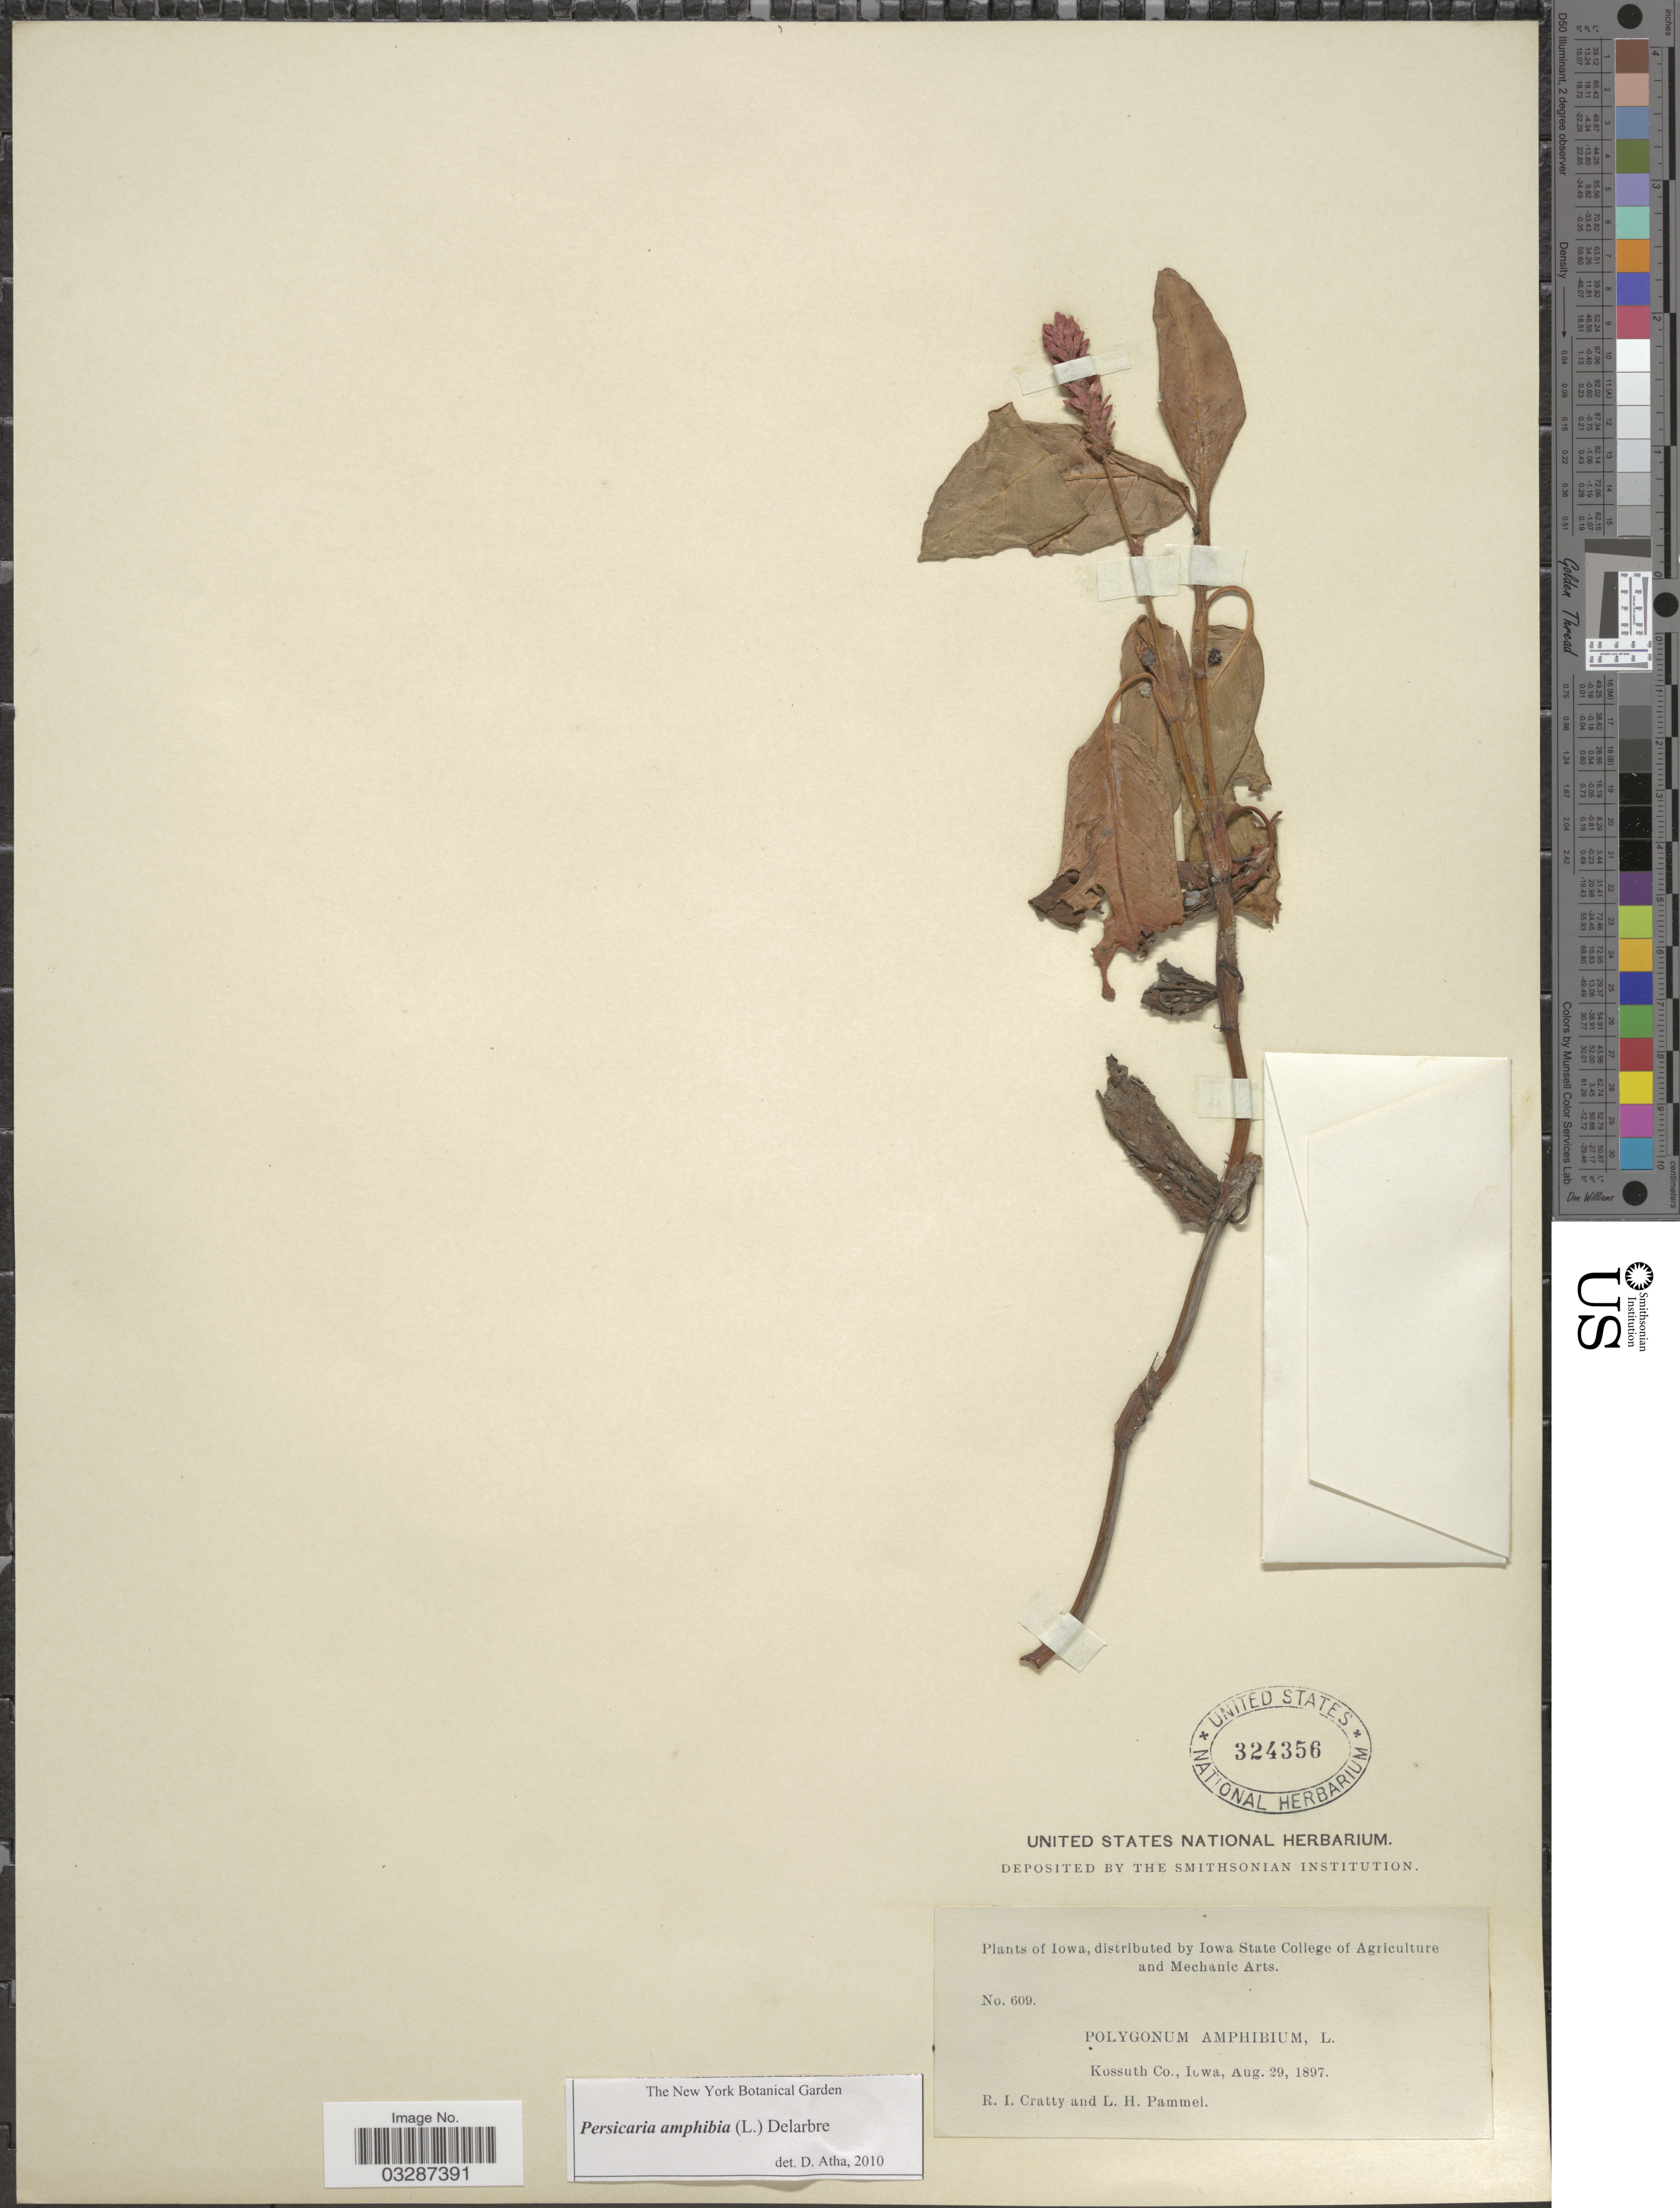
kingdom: Plantae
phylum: Tracheophyta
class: Magnoliopsida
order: Caryophyllales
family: Polygonaceae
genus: Persicaria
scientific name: Persicaria amphibia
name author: (L.) Delarbre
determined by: Atha, D. E.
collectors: R. Cratty & L. Pammel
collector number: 609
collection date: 1897-08-29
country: United States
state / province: Iowa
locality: Kossuth Co.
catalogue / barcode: US 324356